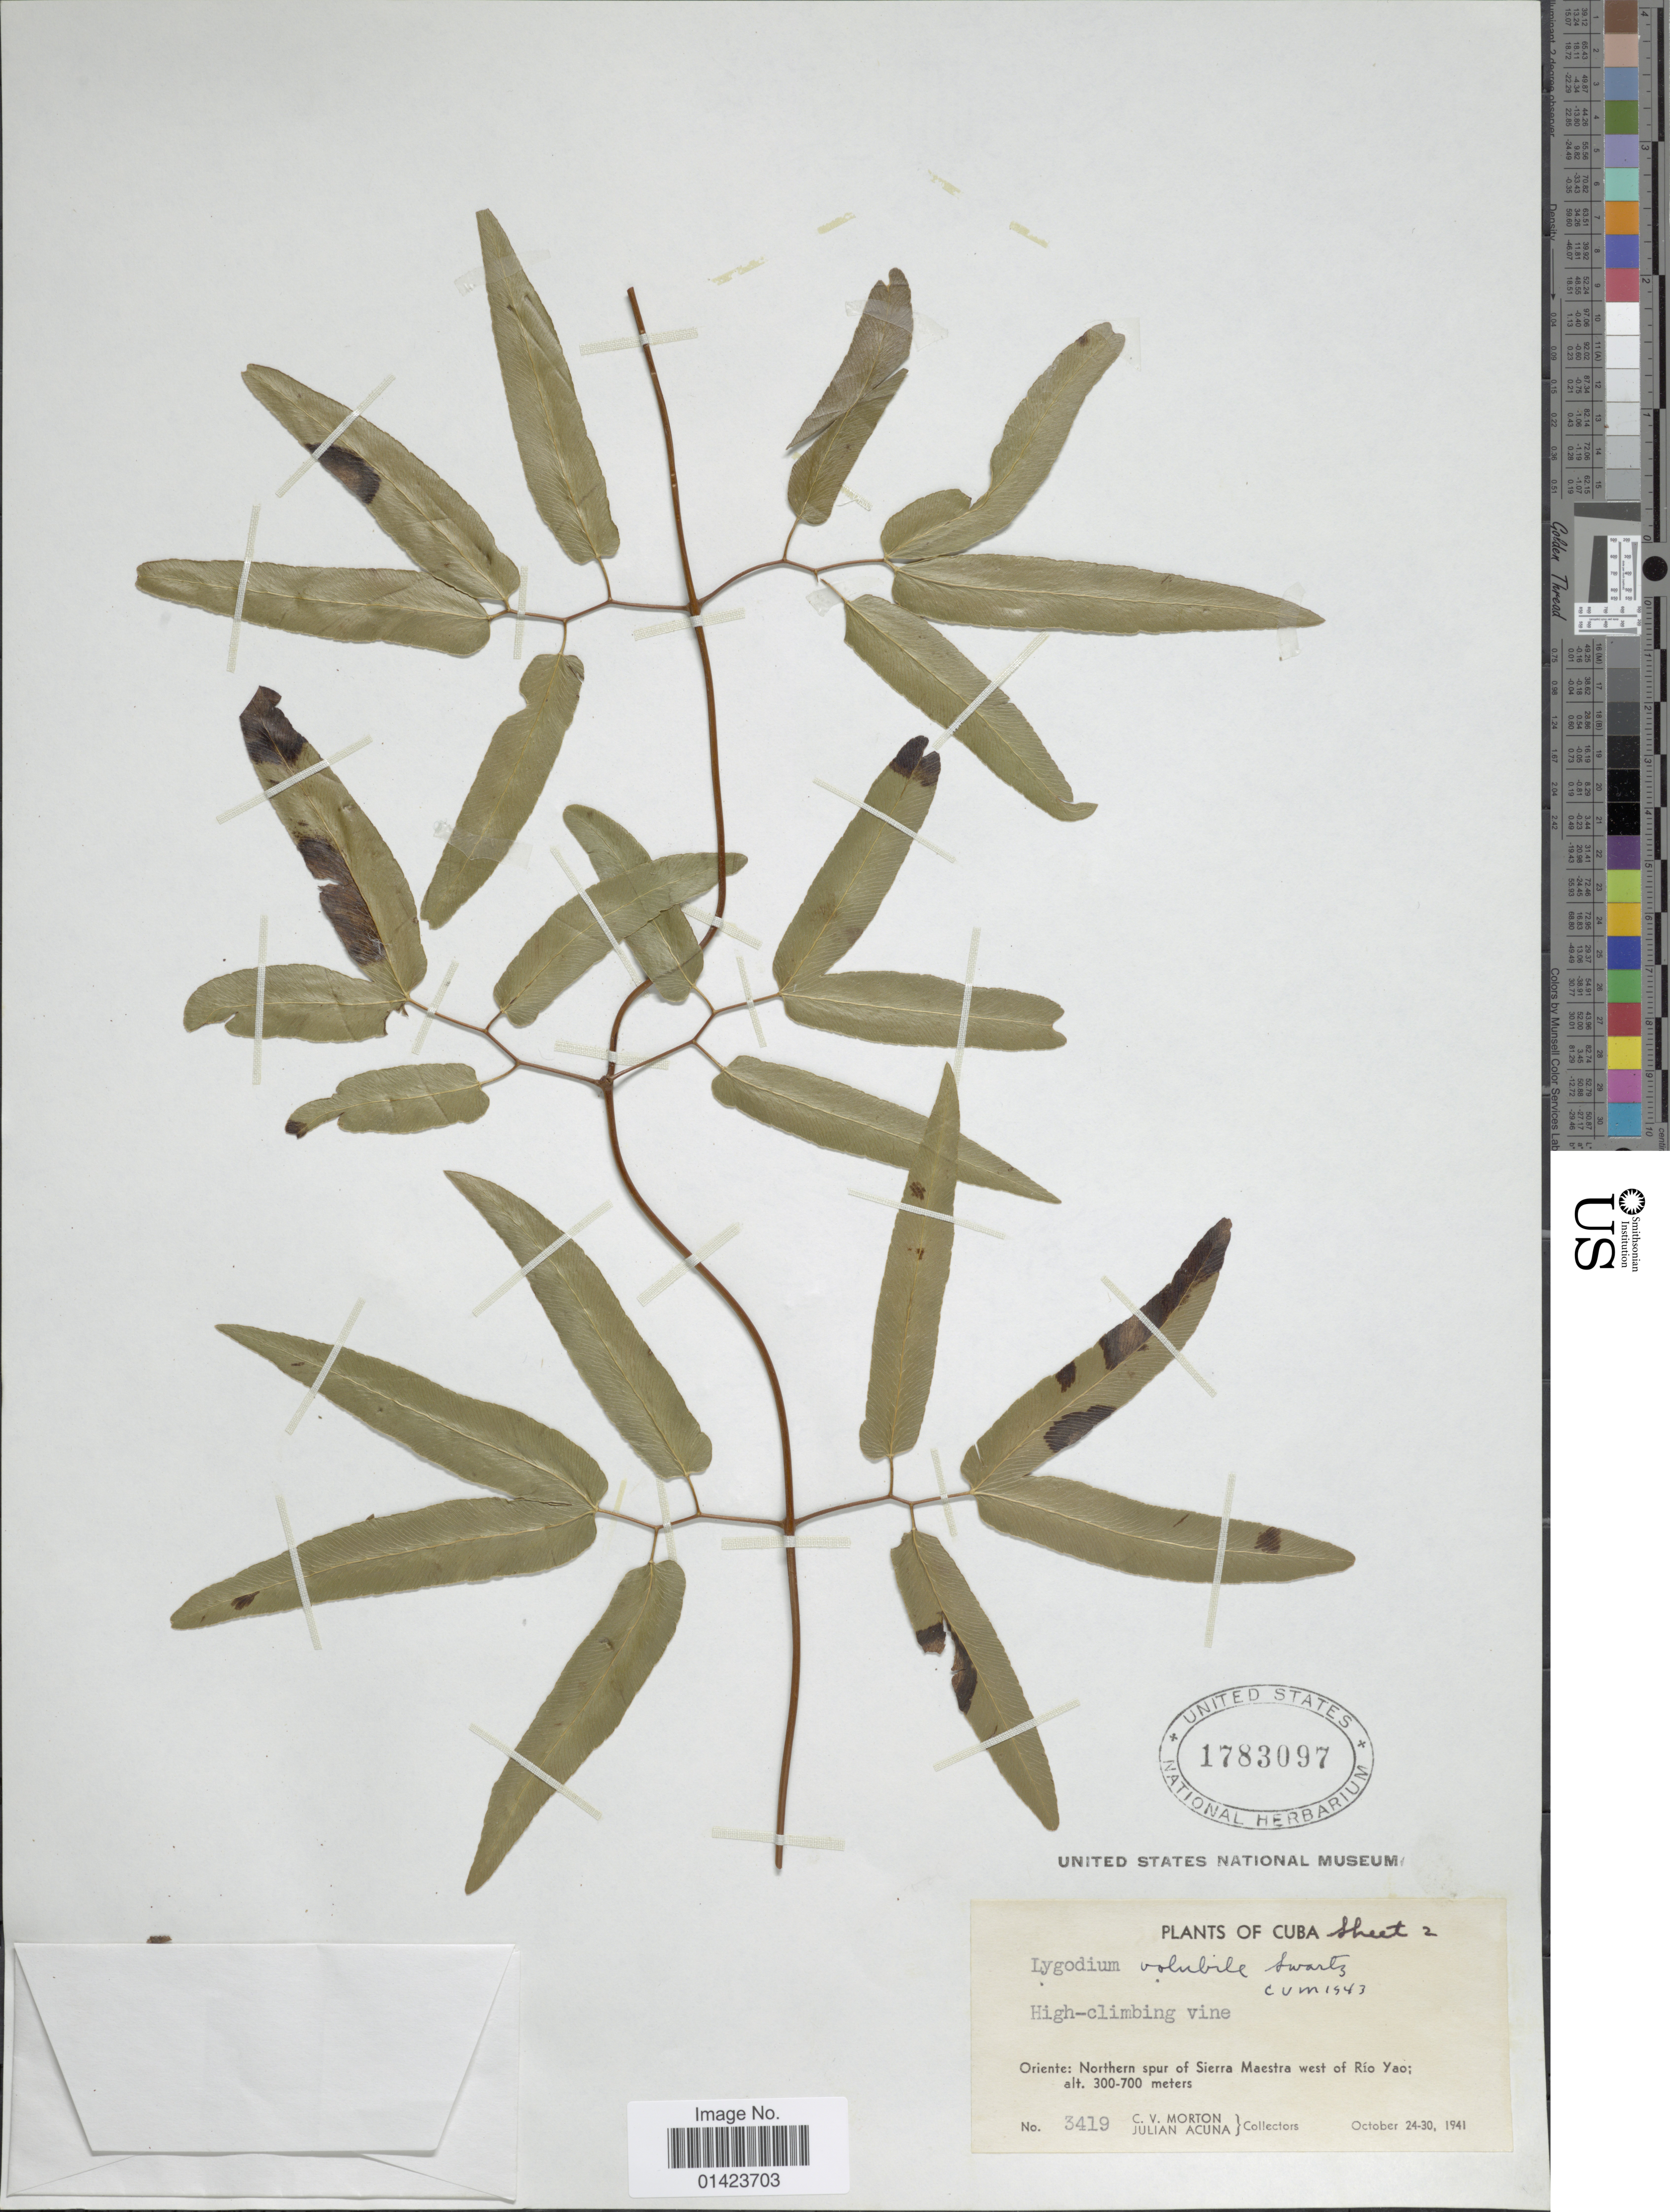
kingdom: Plantae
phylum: Tracheophyta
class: Polypodiopsida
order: Schizaeales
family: Lygodiaceae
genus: Lygodium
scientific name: Lygodium volubile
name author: Sw.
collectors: C. V. Morton & J. B. Acuña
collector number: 3419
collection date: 1941-10-24/1941-10-30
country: Cuba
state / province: Oriente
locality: Oriente: Northern spur of Sierra Maestra west of Rio Yao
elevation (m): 300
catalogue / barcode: US 1783097